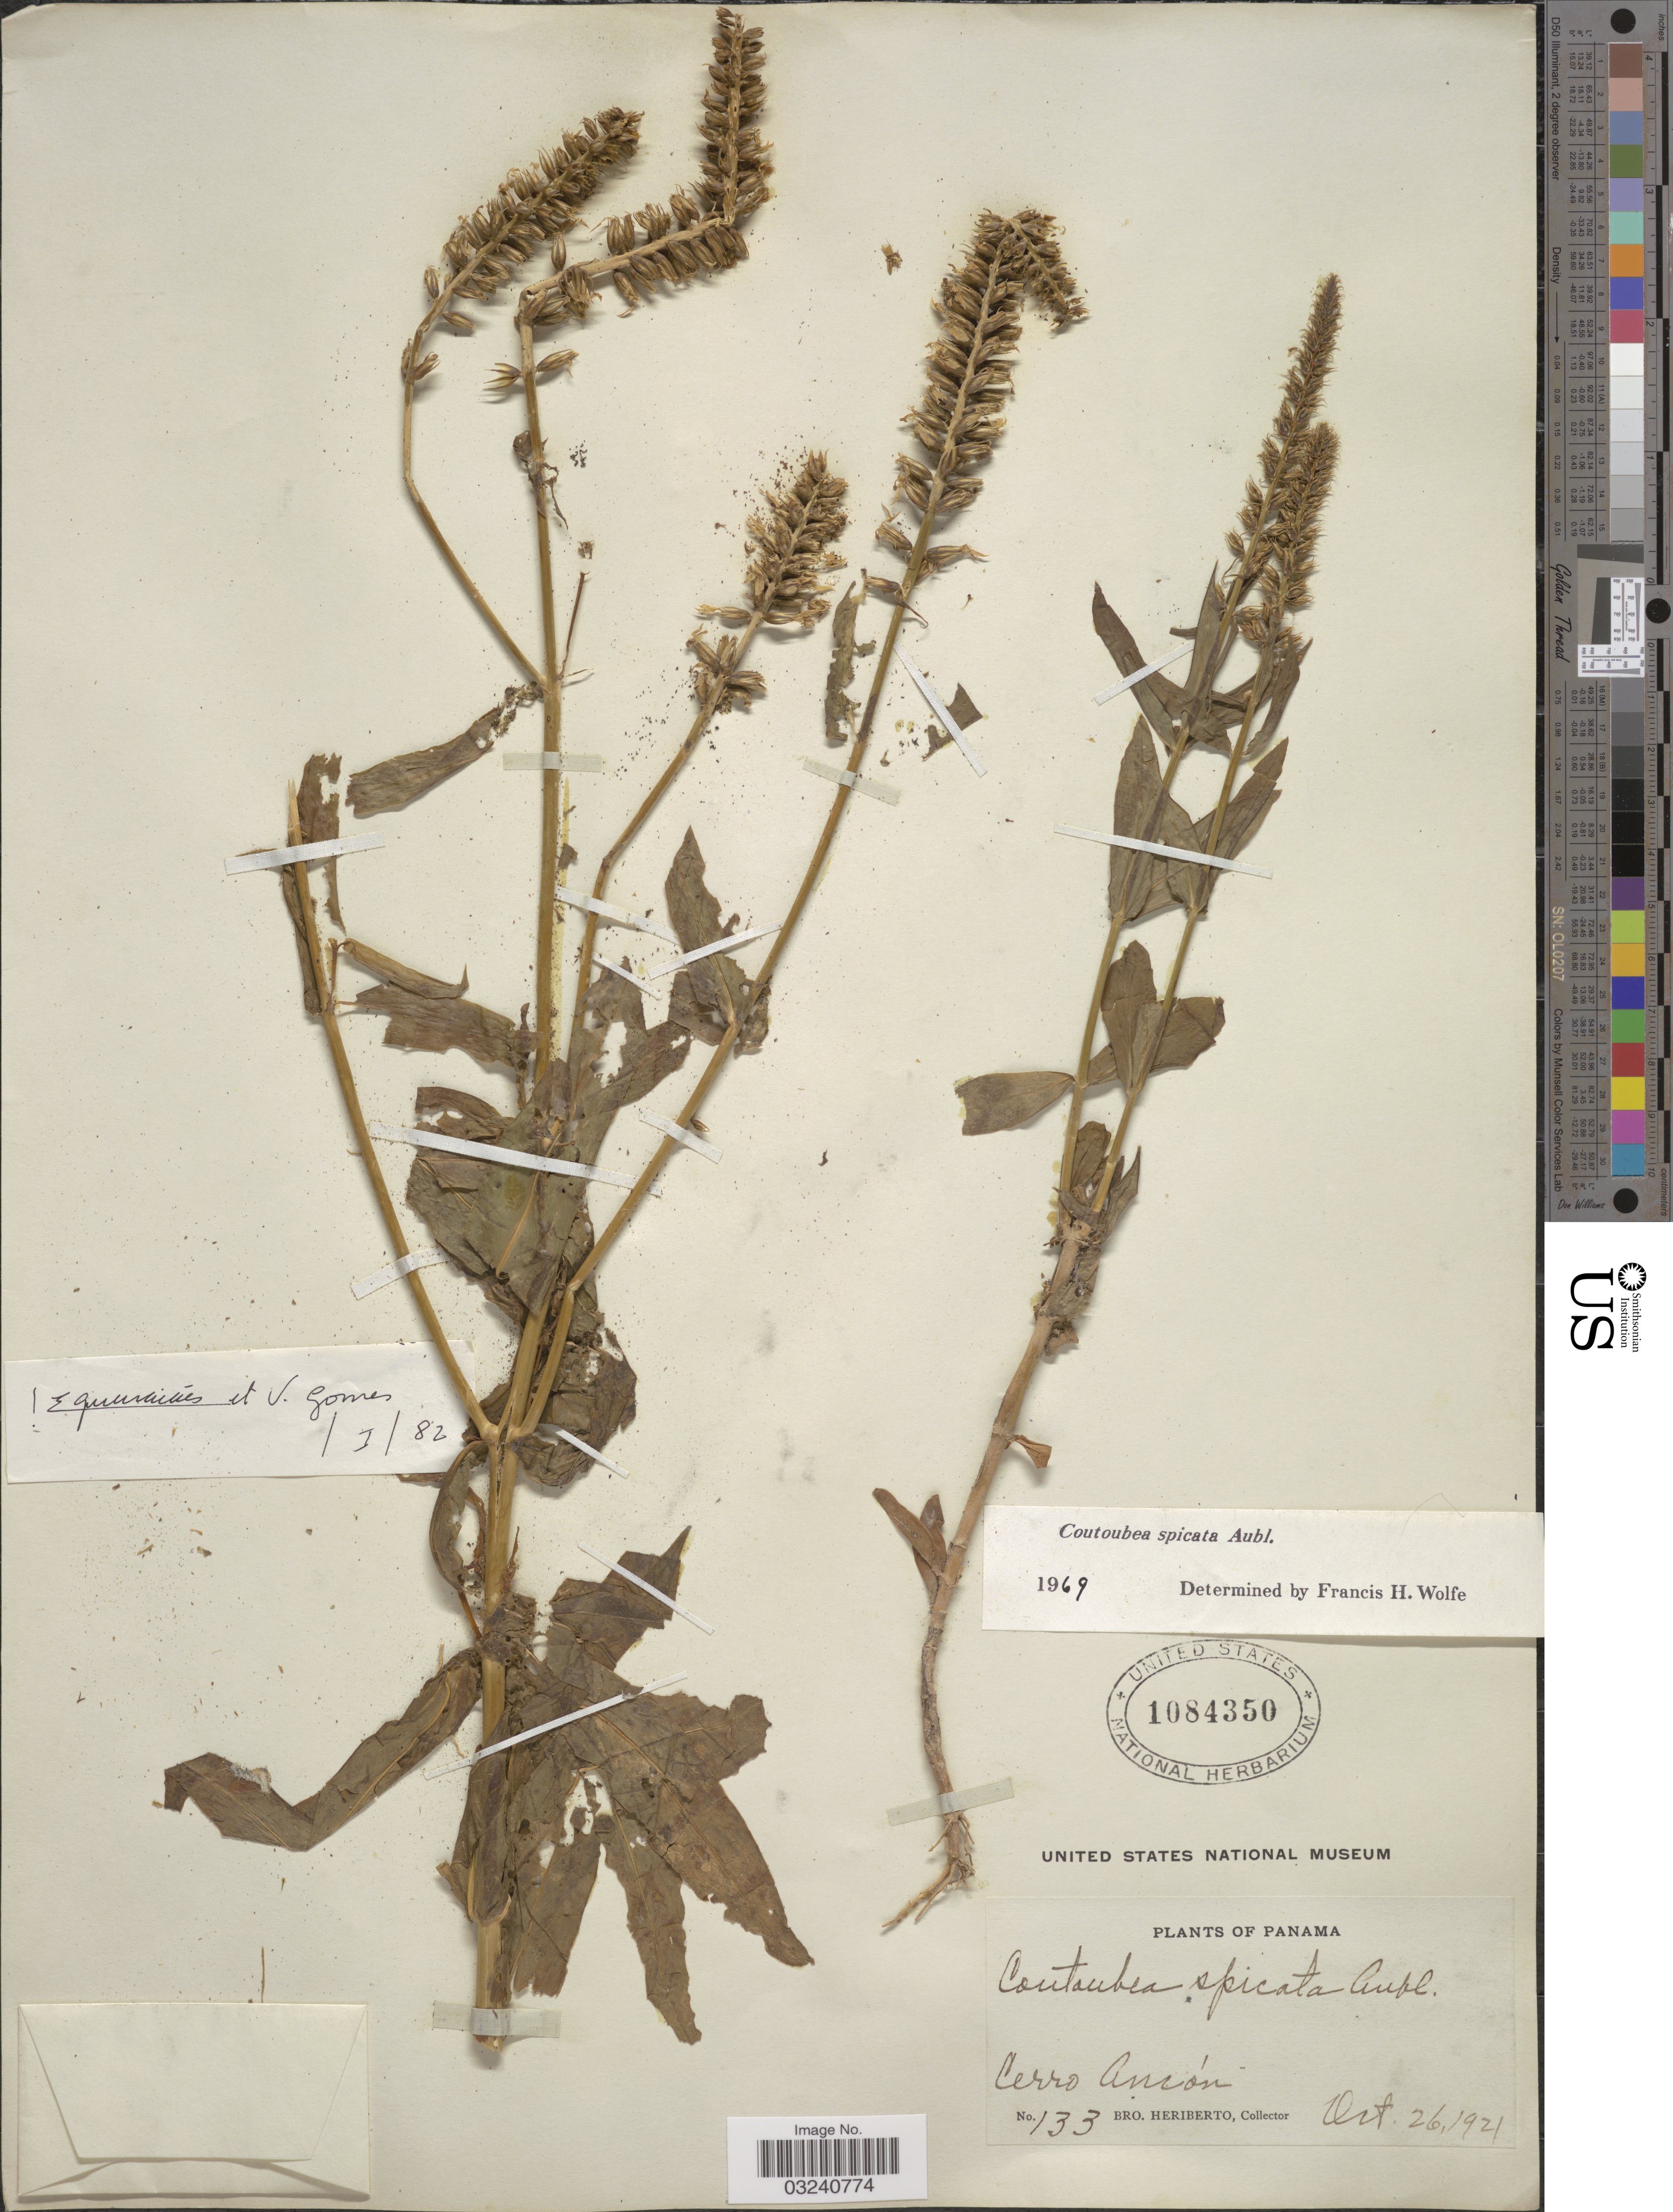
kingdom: Plantae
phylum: Tracheophyta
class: Magnoliopsida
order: Gentianales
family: Gentianaceae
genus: Coutoubea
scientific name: Coutoubea spicata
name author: Aubl.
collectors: B. Heriberto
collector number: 133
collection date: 1921-10-26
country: Panama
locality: Cerro Ancón.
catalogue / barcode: US 1084350